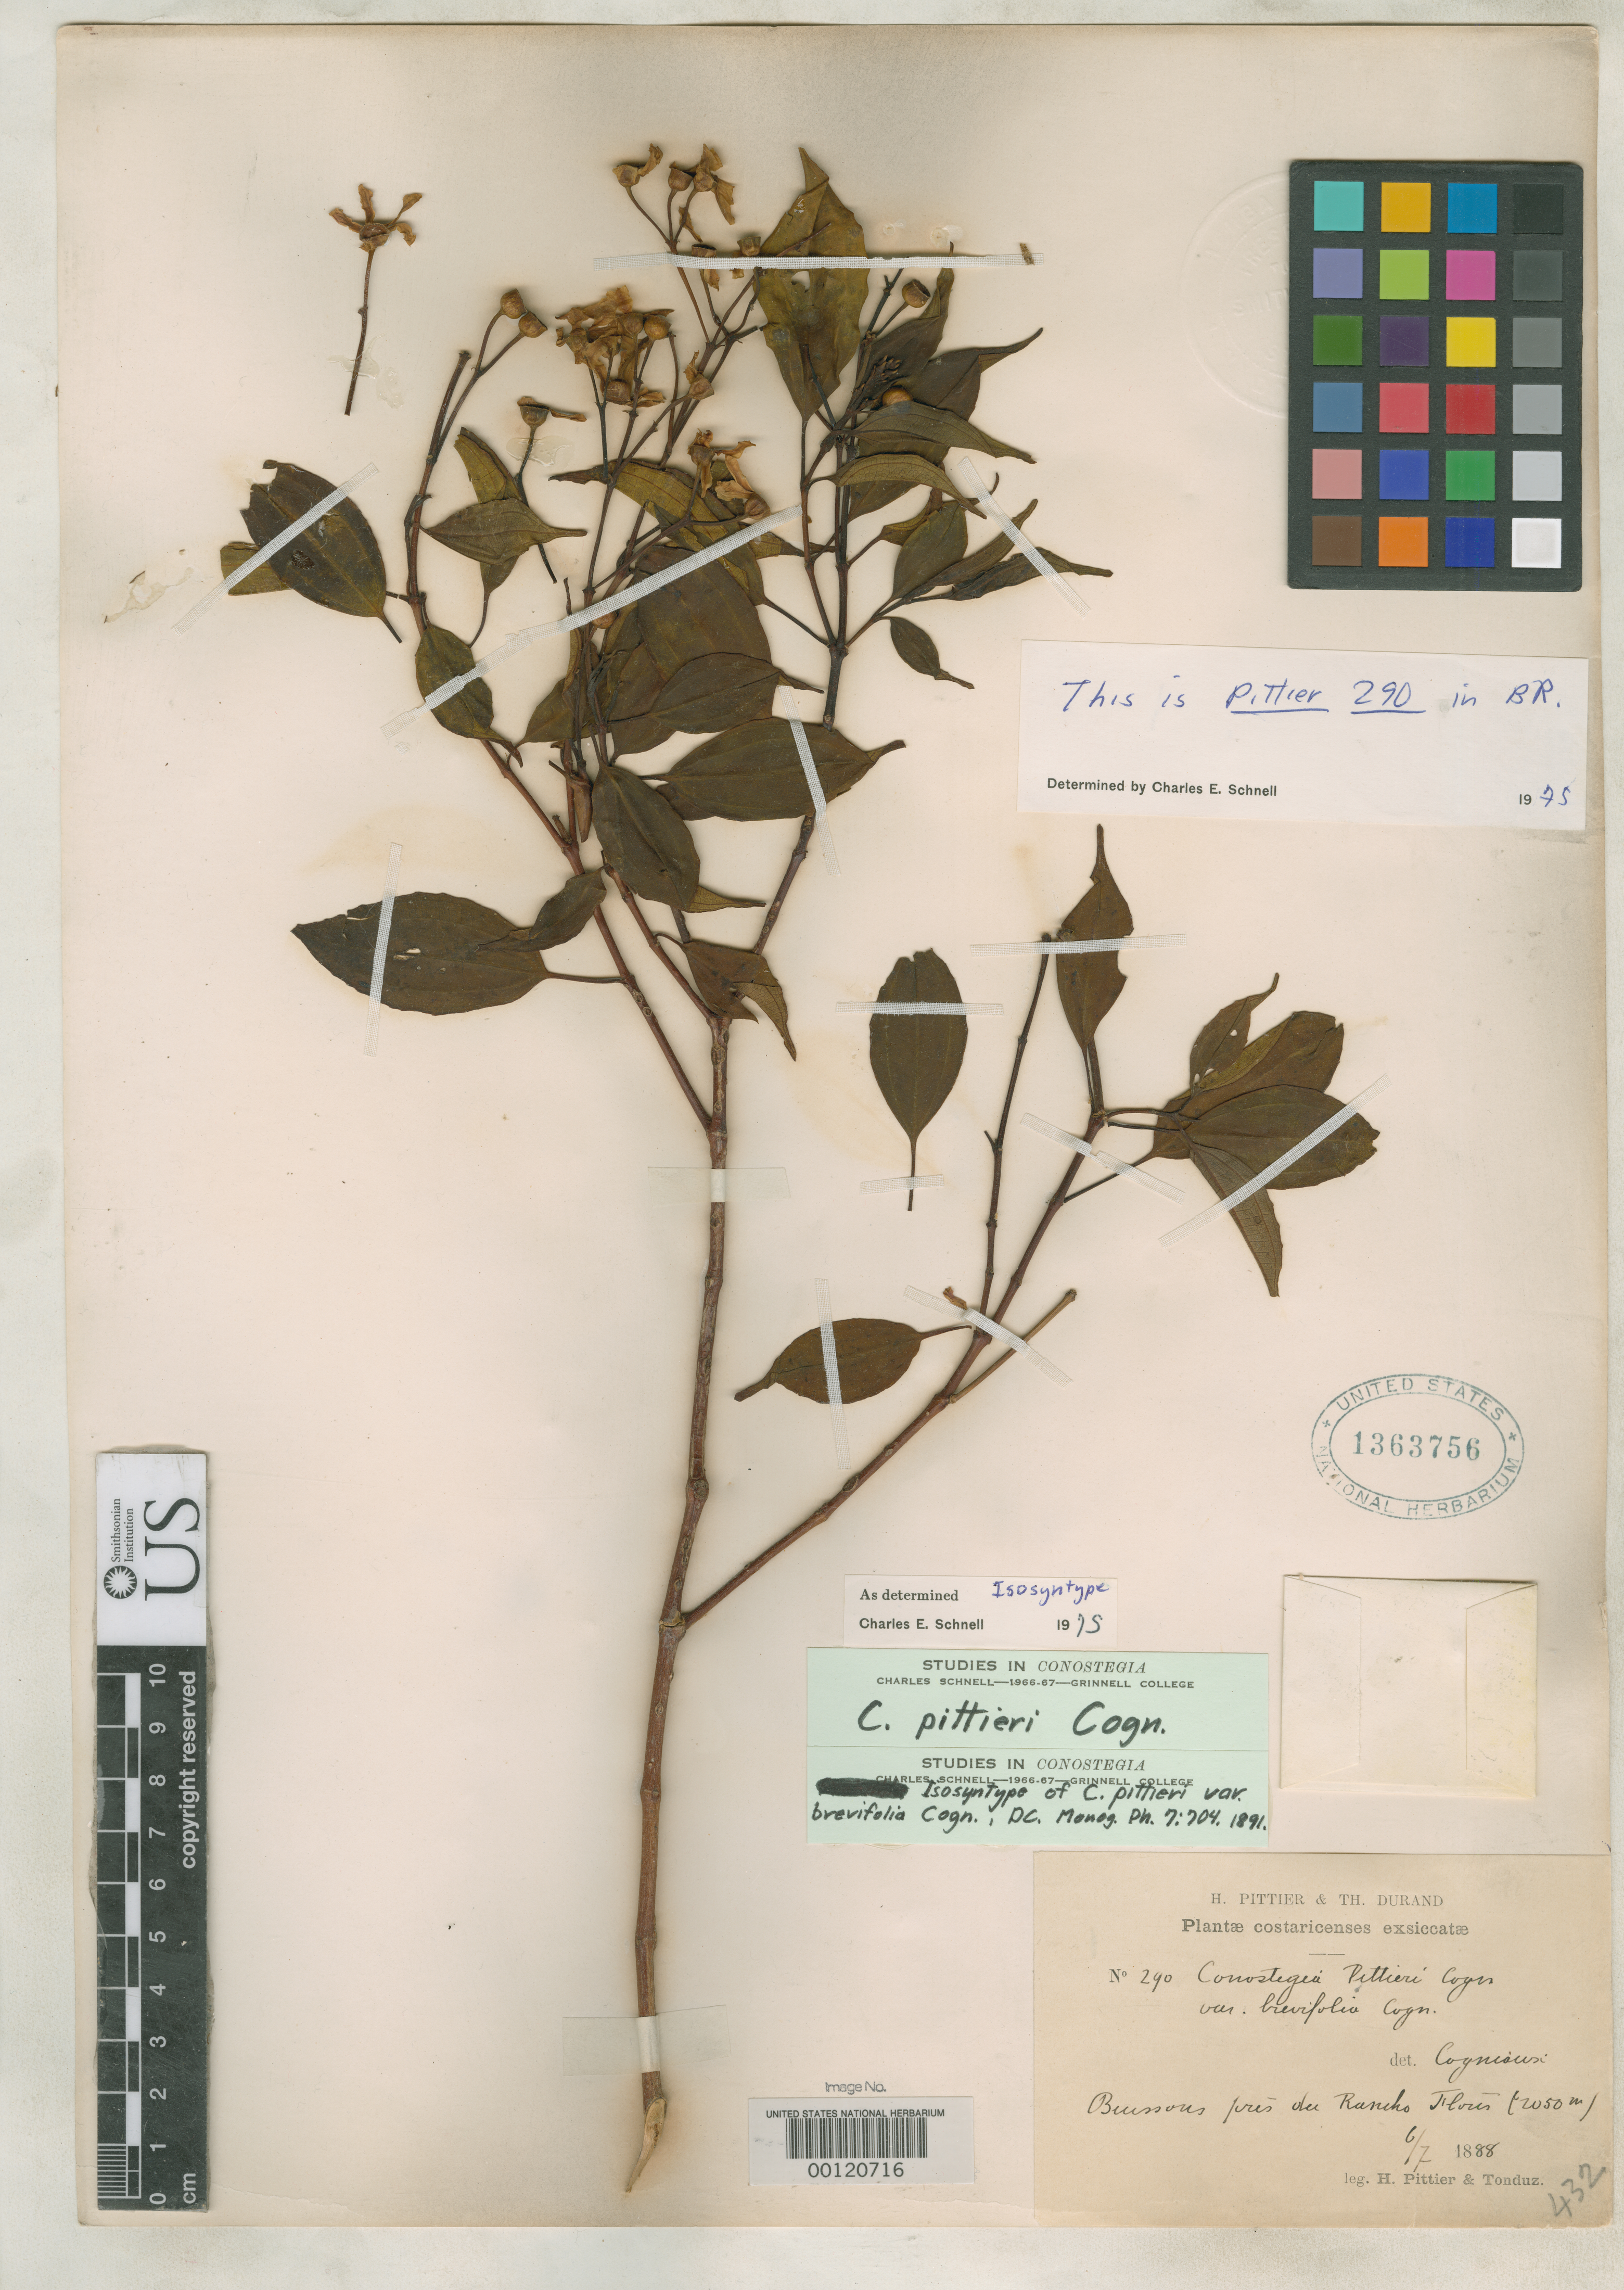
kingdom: Plantae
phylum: Tracheophyta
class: Magnoliopsida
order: Myrtales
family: Melastomataceae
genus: Conostegia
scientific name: Conostegia pittieri var. brevifolia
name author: Cogn. in A. DC.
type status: Isosyntype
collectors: H. F. Pittier & A. Tonduz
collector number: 290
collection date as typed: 1888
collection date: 1888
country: Costa Rica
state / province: San José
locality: Barba.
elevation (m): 2050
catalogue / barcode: US 1363756